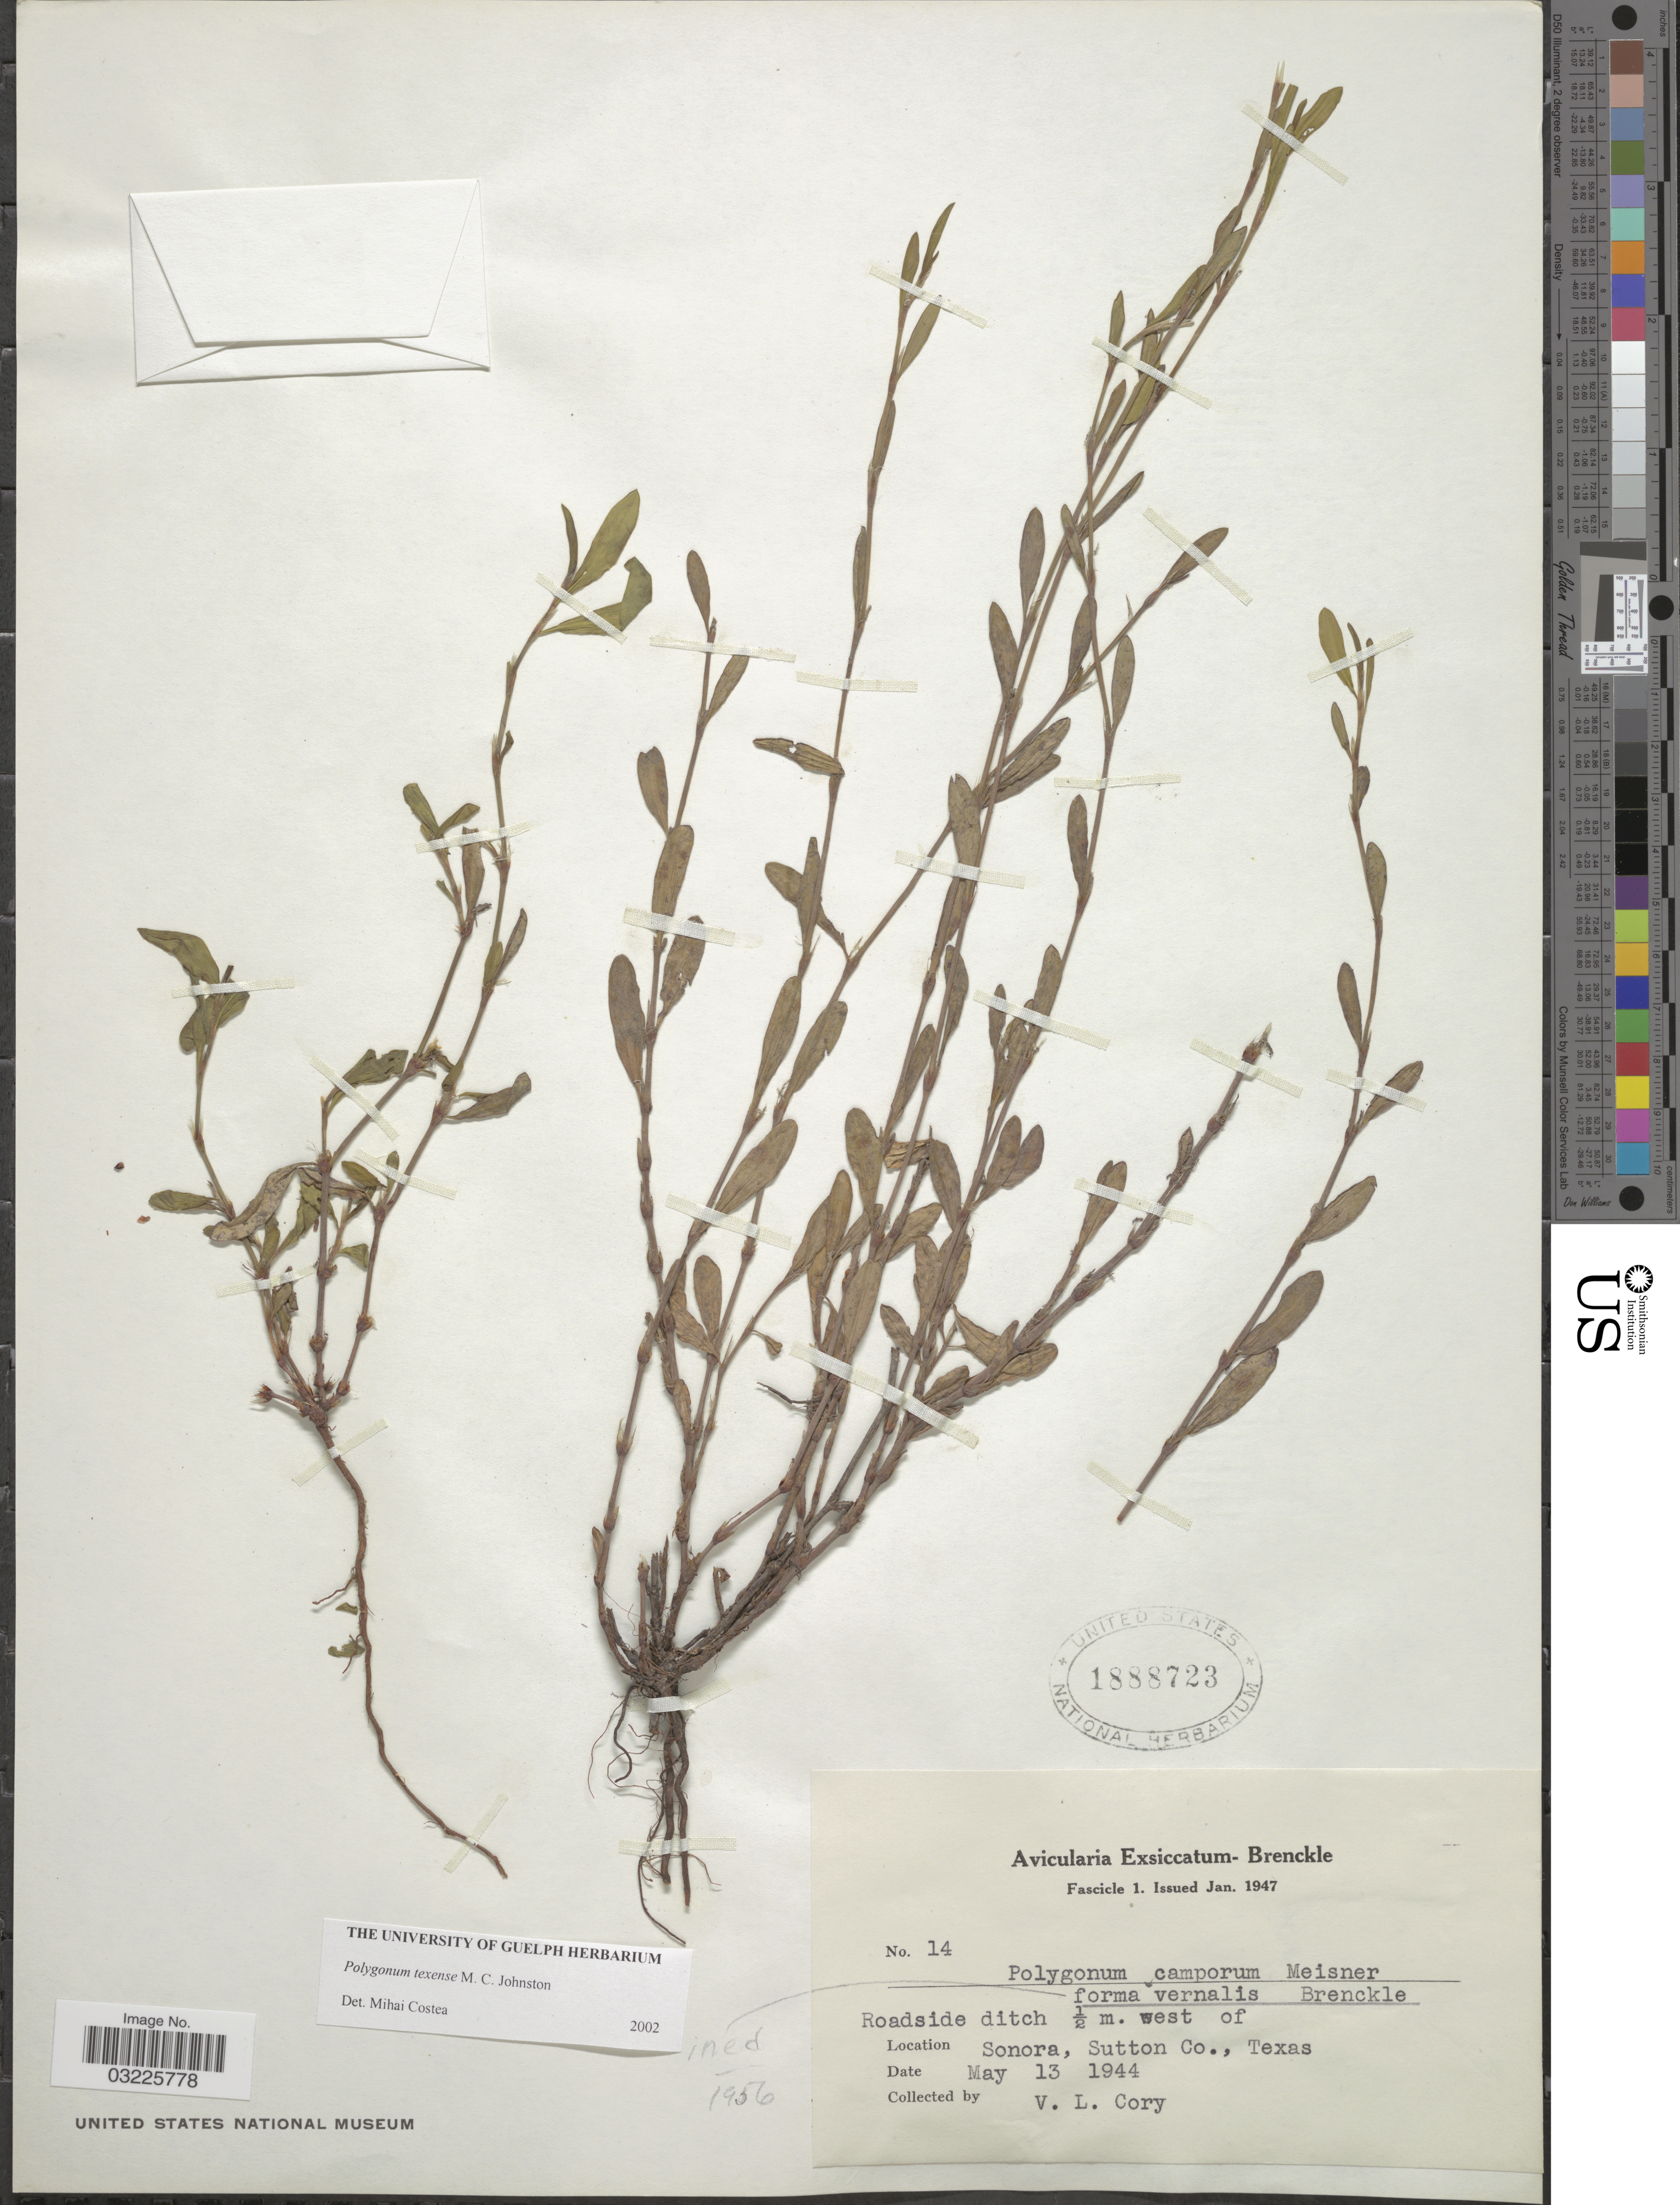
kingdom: Plantae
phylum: Tracheophyta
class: Magnoliopsida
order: Caryophyllales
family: Polygonaceae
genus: Polygonum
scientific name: Polygonum texense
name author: M.C. Johnst.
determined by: Costea, Mihai, Wilfird Laurier University - Herbarium (CANADA)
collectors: V. Cory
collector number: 14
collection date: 1944-05-13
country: United States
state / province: Texas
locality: Roadside ditch ½ m. west of Sonora, Sutton Co.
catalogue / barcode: US 1888723